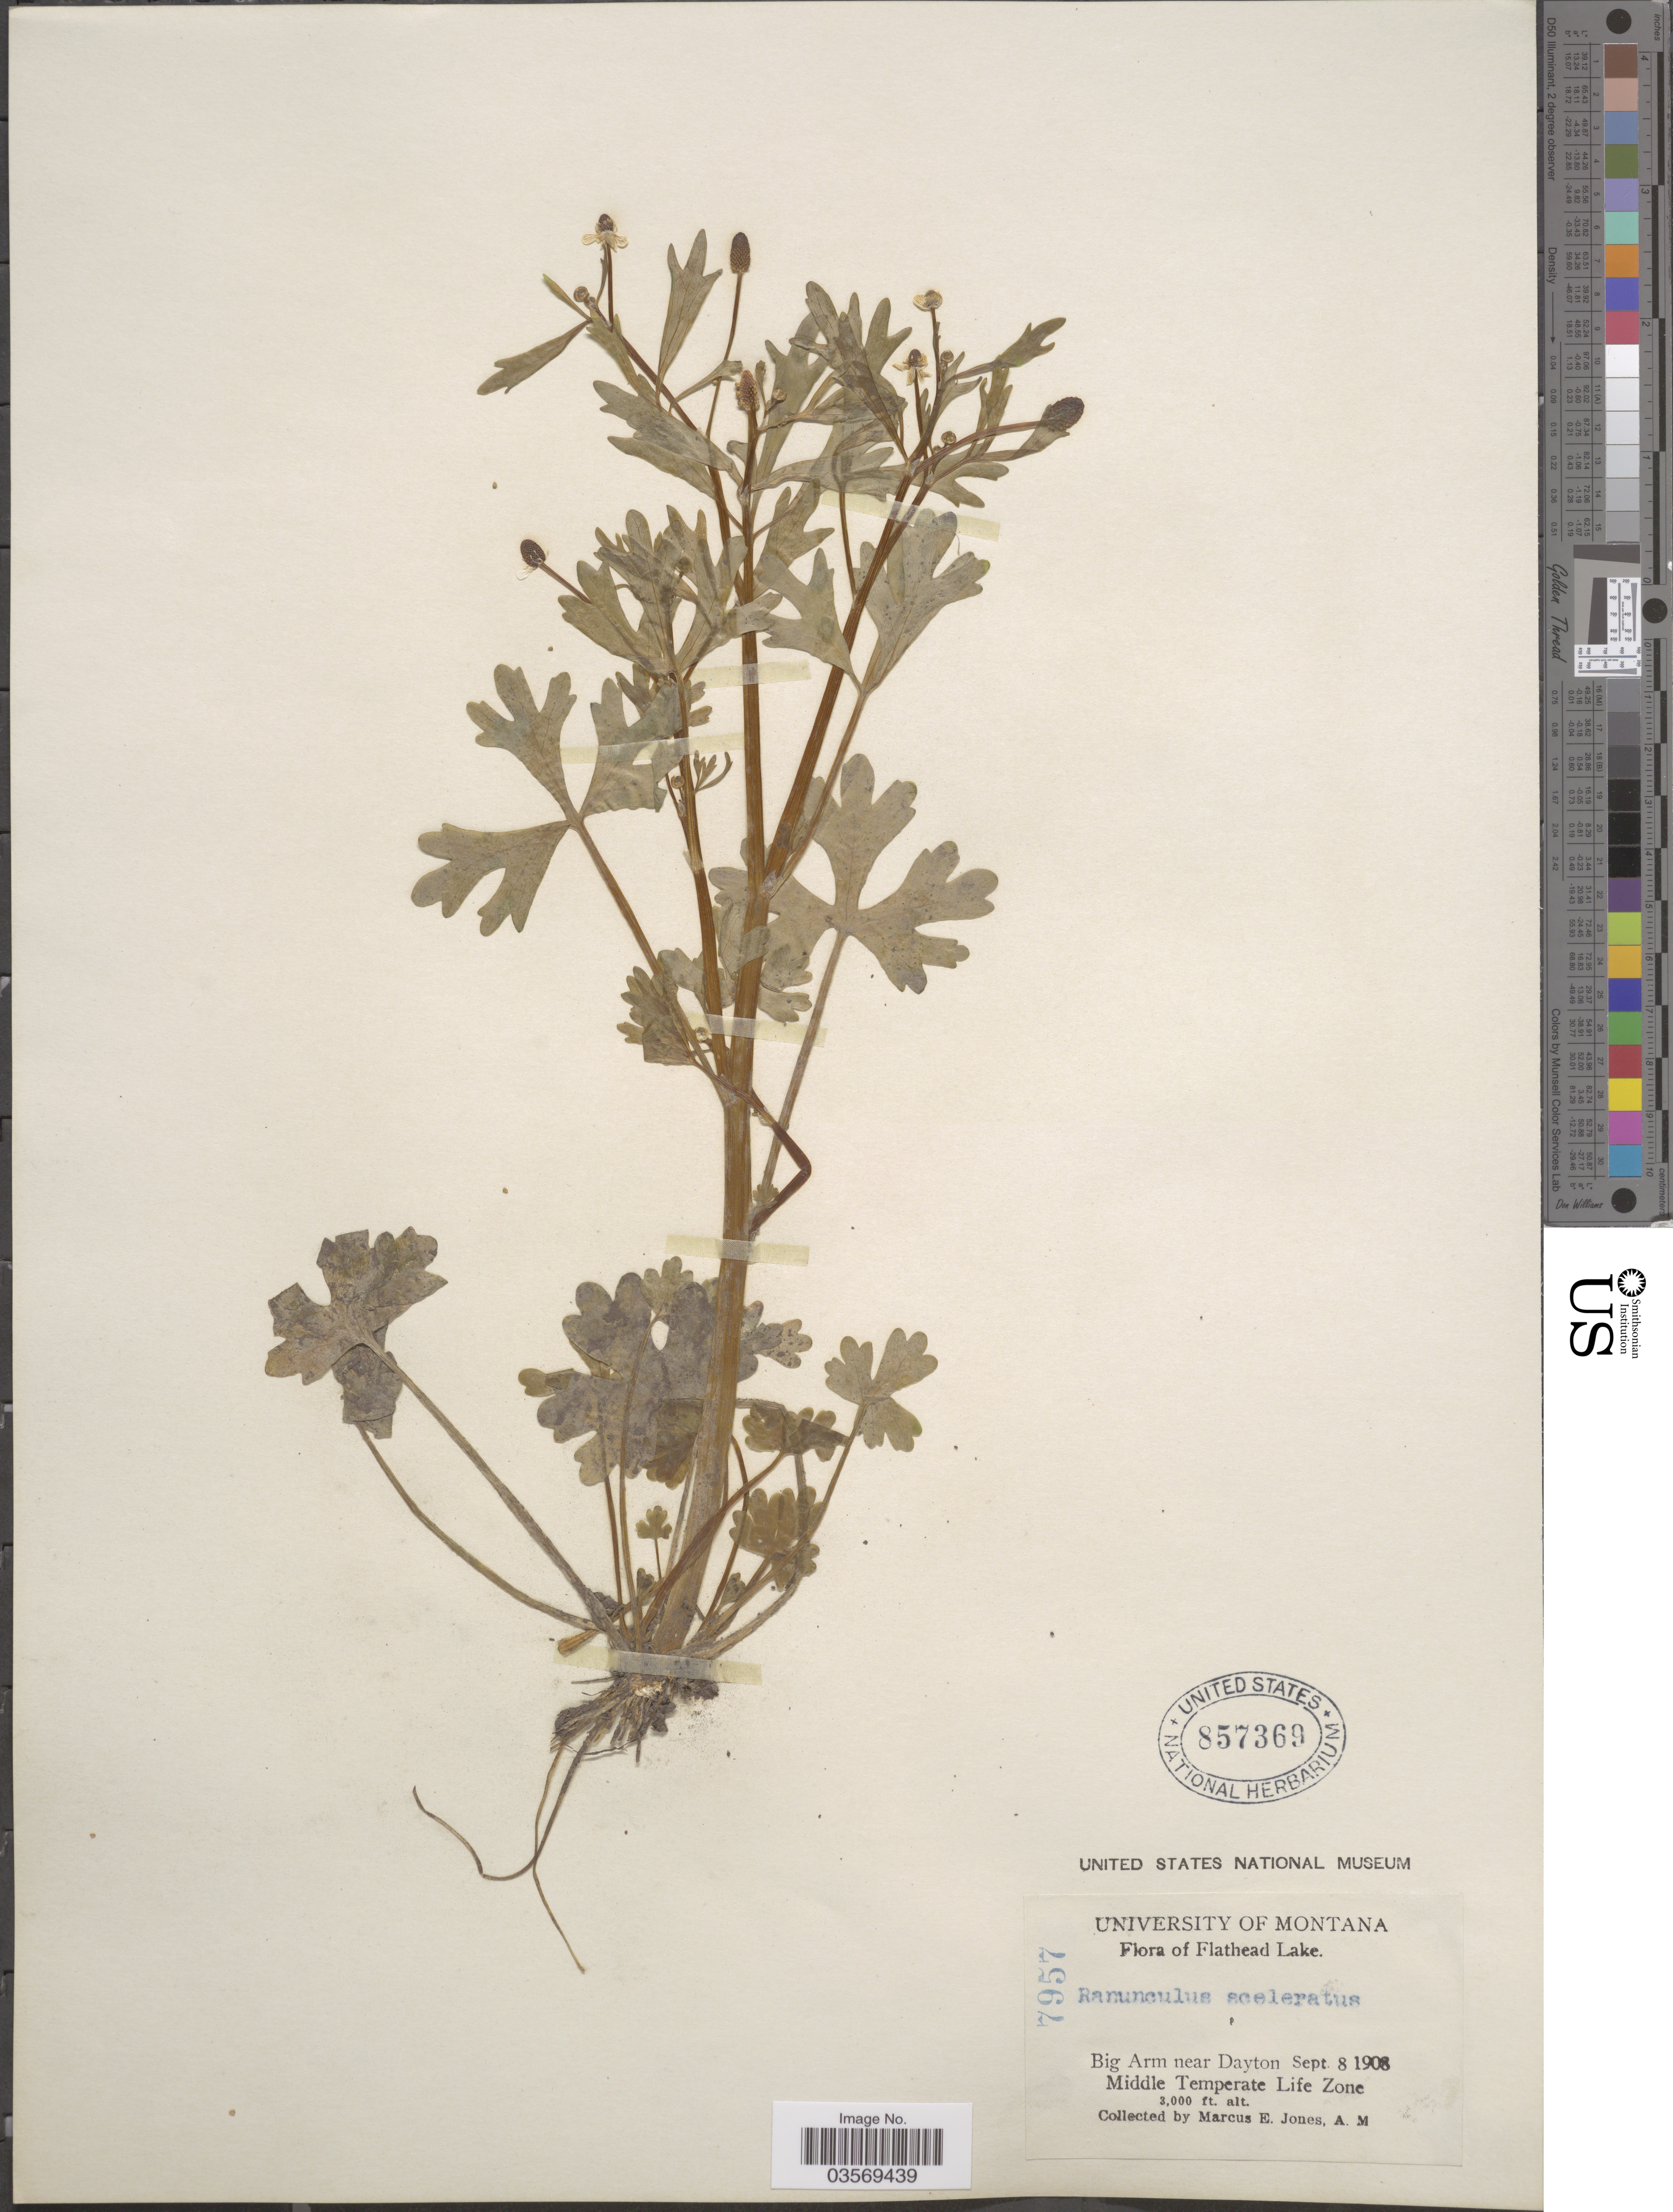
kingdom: Plantae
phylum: Tracheophyta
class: Magnoliopsida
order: Ranunculales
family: Ranunculaceae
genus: Ranunculus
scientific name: Ranunculus sceleratus var. multifidus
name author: Nutt.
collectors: M. E. Jones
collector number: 7957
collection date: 1908-09-08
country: United States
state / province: Montana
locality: Flathead Lake. Big Arm near Dayton. Middle Temperate Life Zone.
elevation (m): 914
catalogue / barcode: US 857369